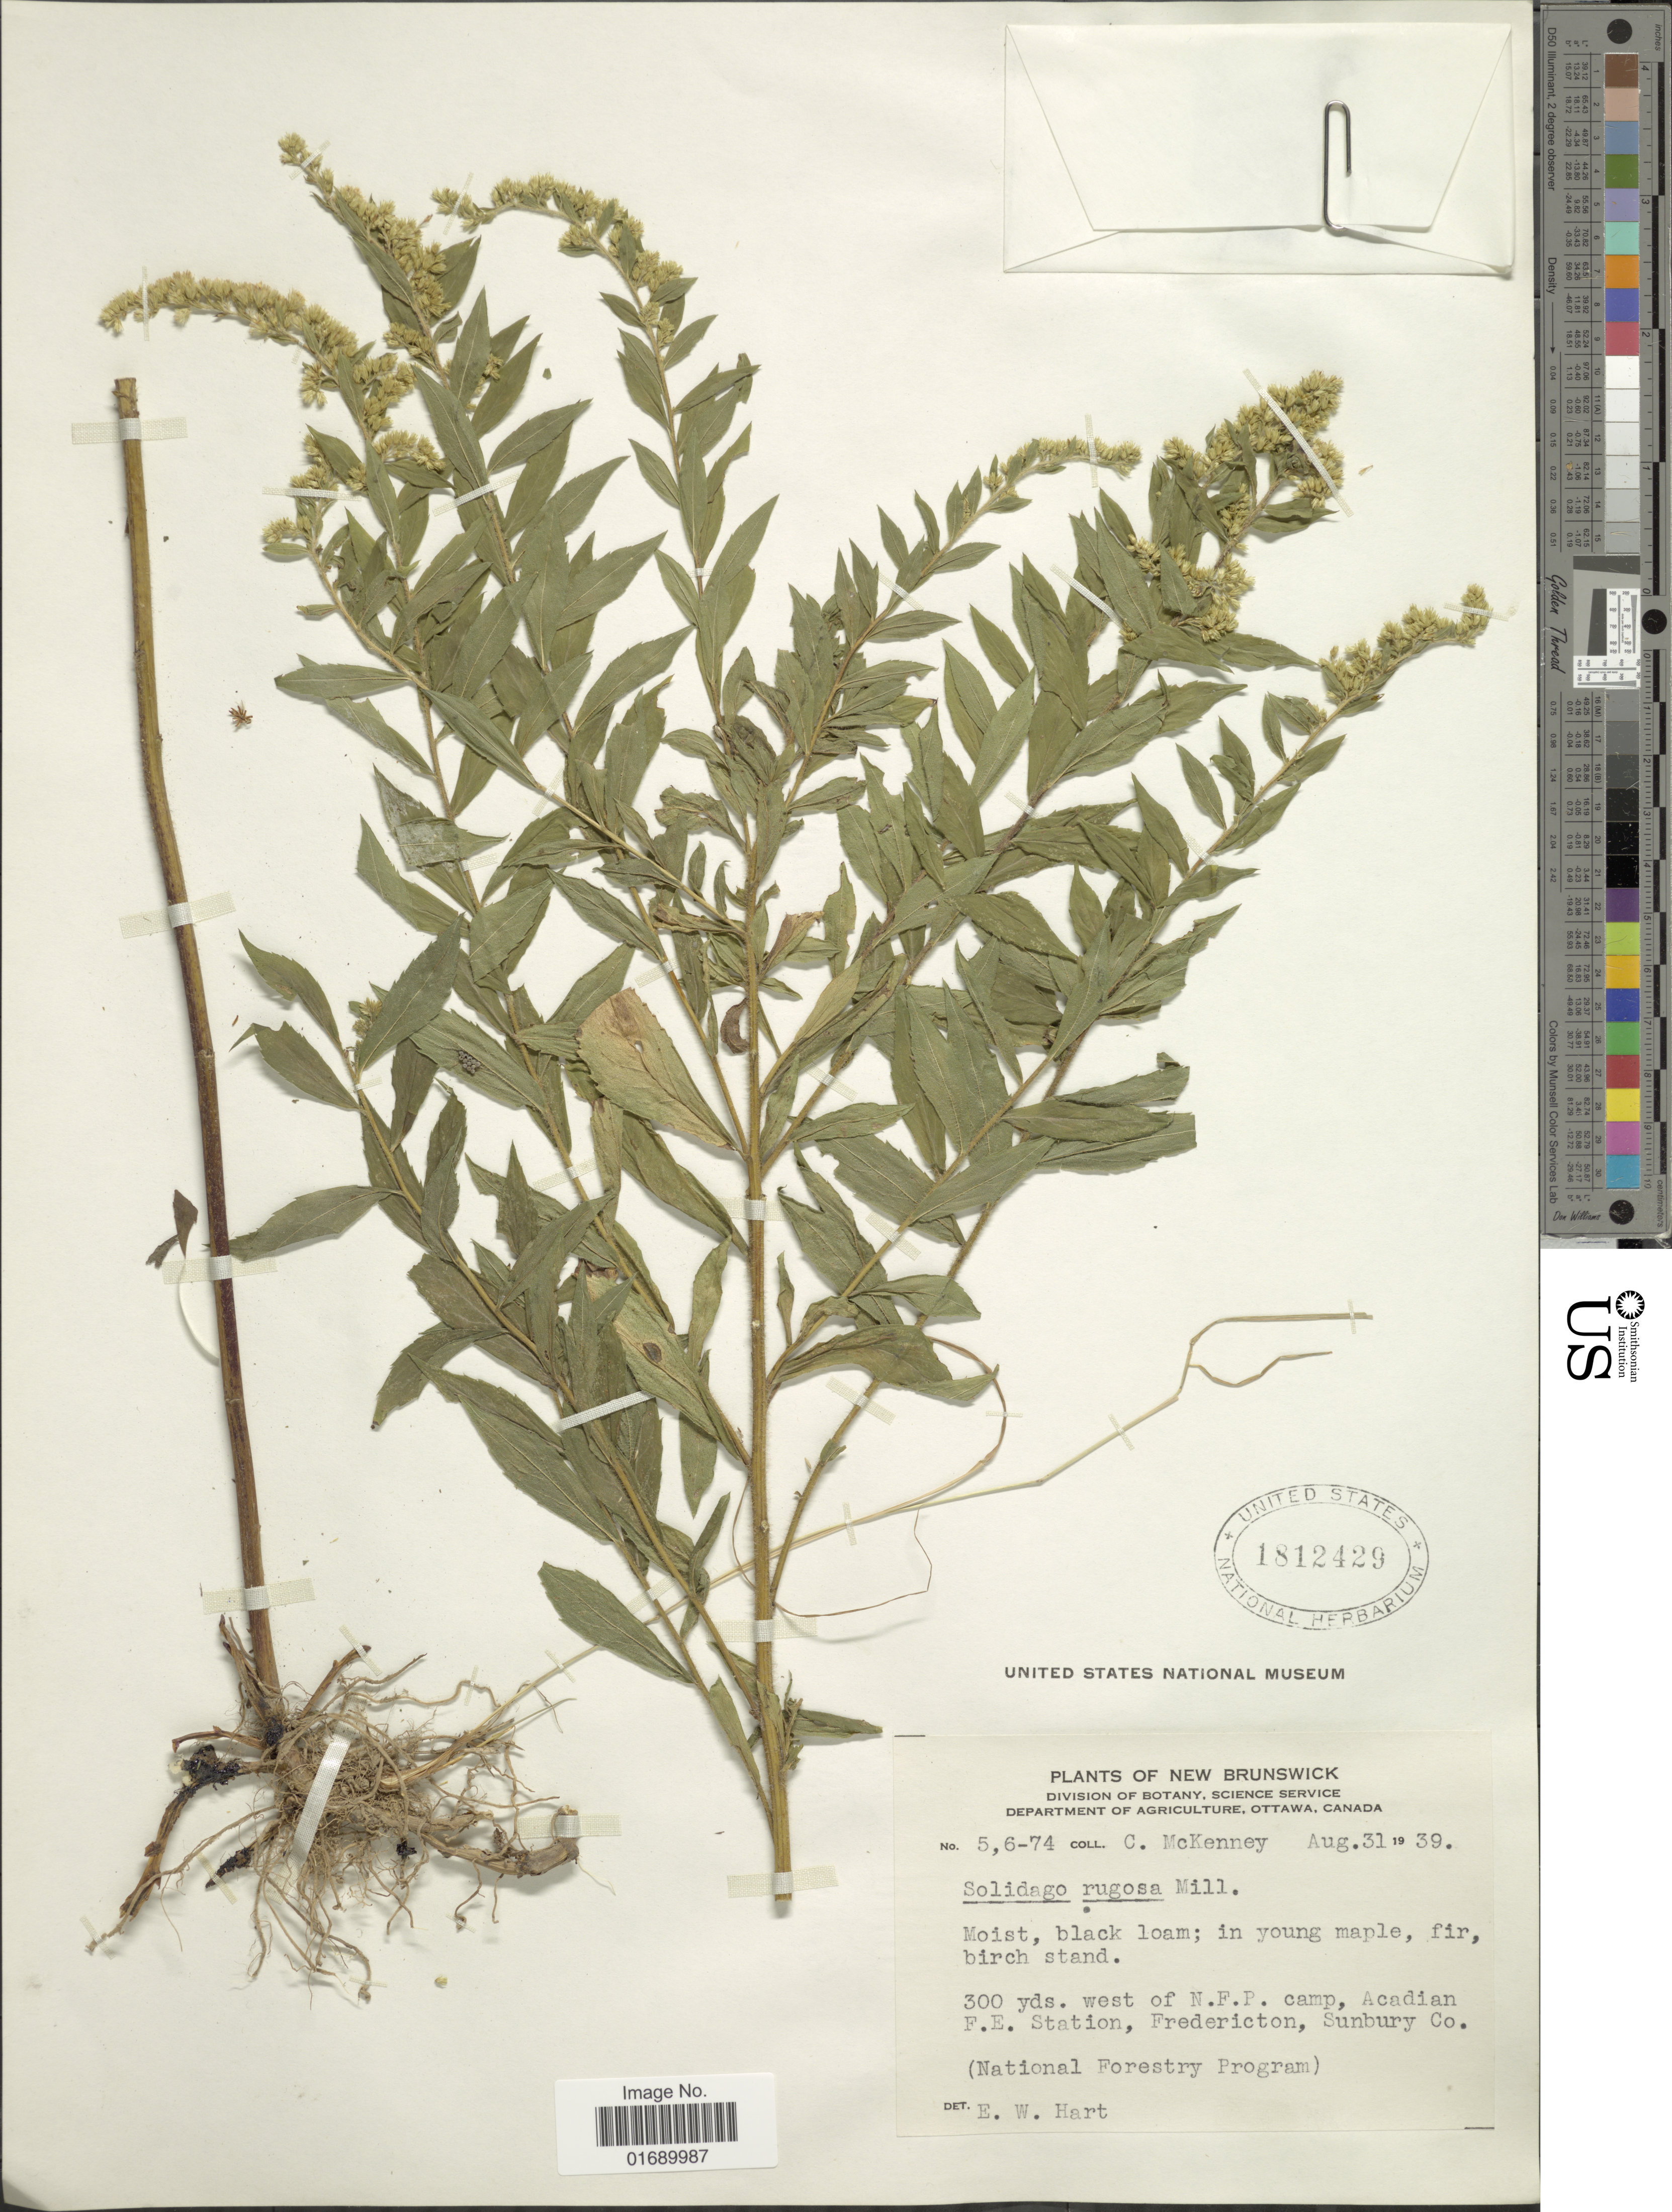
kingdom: Plantae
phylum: Tracheophyta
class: Magnoliopsida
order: Asterales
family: Asteraceae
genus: Solidago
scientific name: Solidago rugosa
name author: Mill.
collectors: C. McKenney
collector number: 5,6-74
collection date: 1939-08-31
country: Canada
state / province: New Brunswick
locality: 300yds west of N.F.P. camp, Acadian F.E. Station, Frederiction, Sunbury Co (national Forestry Program)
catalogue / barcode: US 1812429